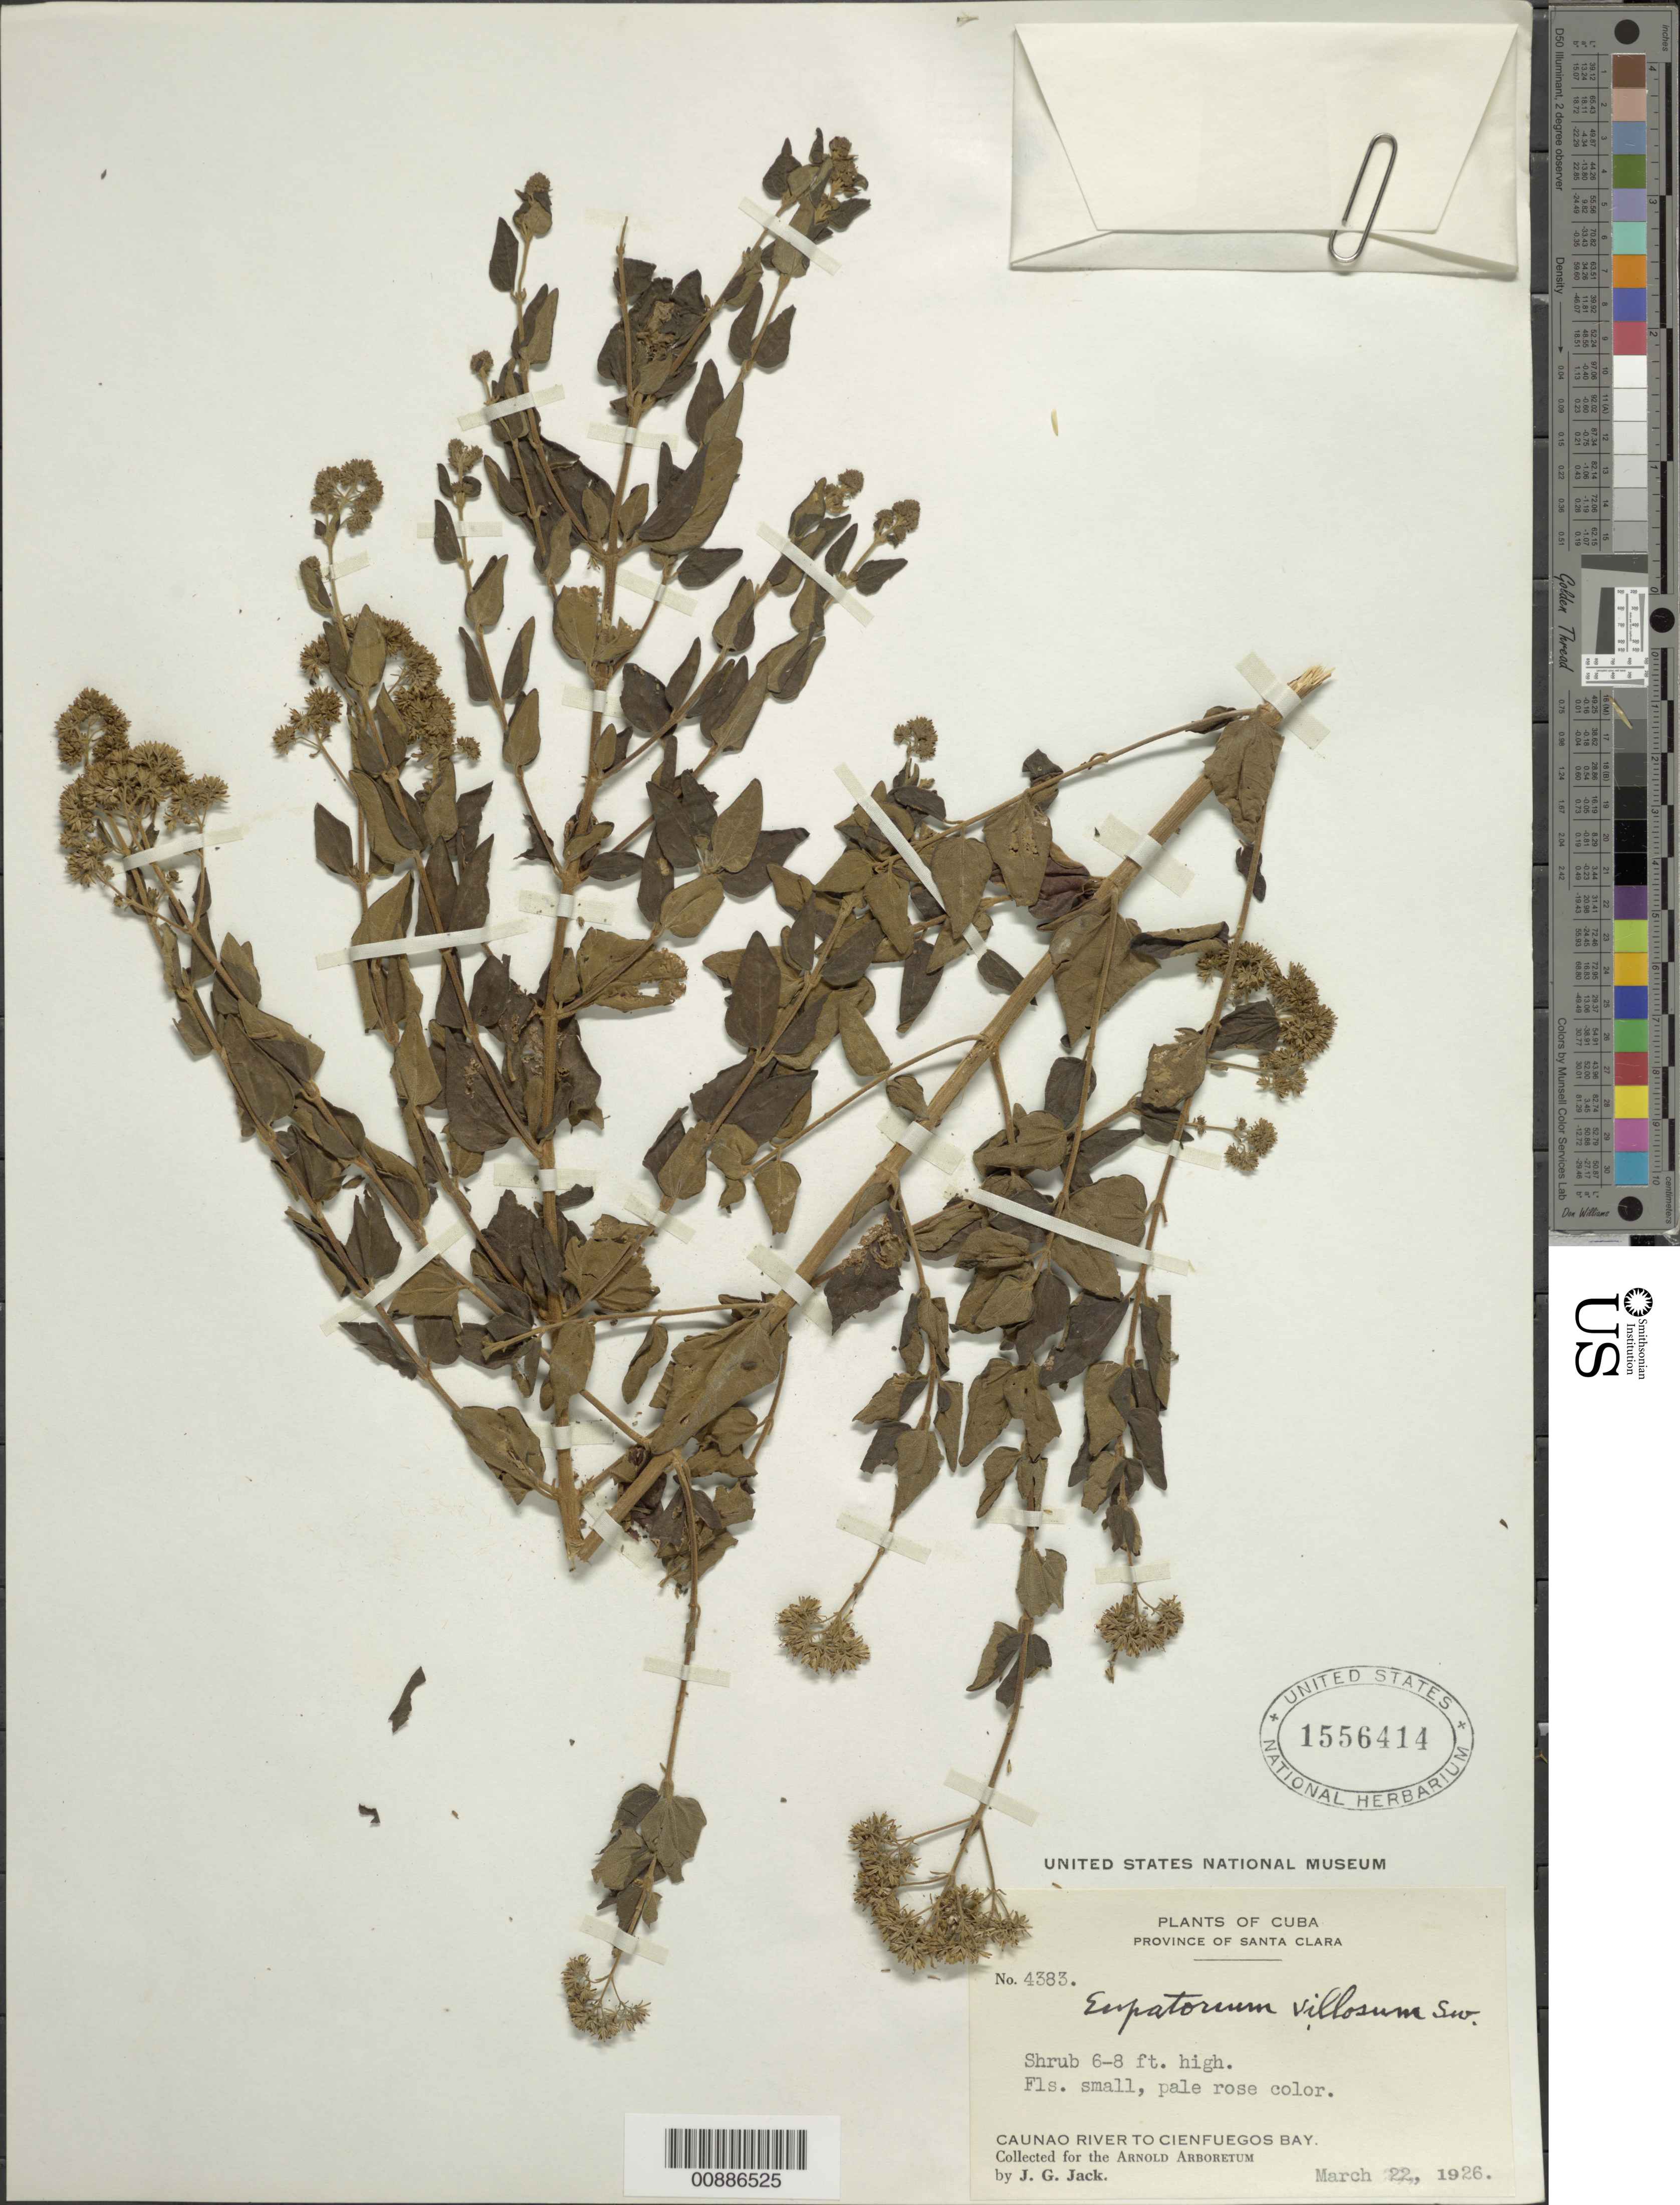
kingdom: Plantae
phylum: Tracheophyta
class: Magnoliopsida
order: Asterales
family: Asteraceae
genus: Koanophyllon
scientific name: Koanophyllon villosum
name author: (Sw.) R.M. King & H. Rob.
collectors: J. G. Jack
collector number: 4383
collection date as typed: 22 Mar 1926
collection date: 1926-03-22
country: Cuba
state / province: Las Villas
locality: Caunao River to Cienfuegos Bay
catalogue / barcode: US 1556414